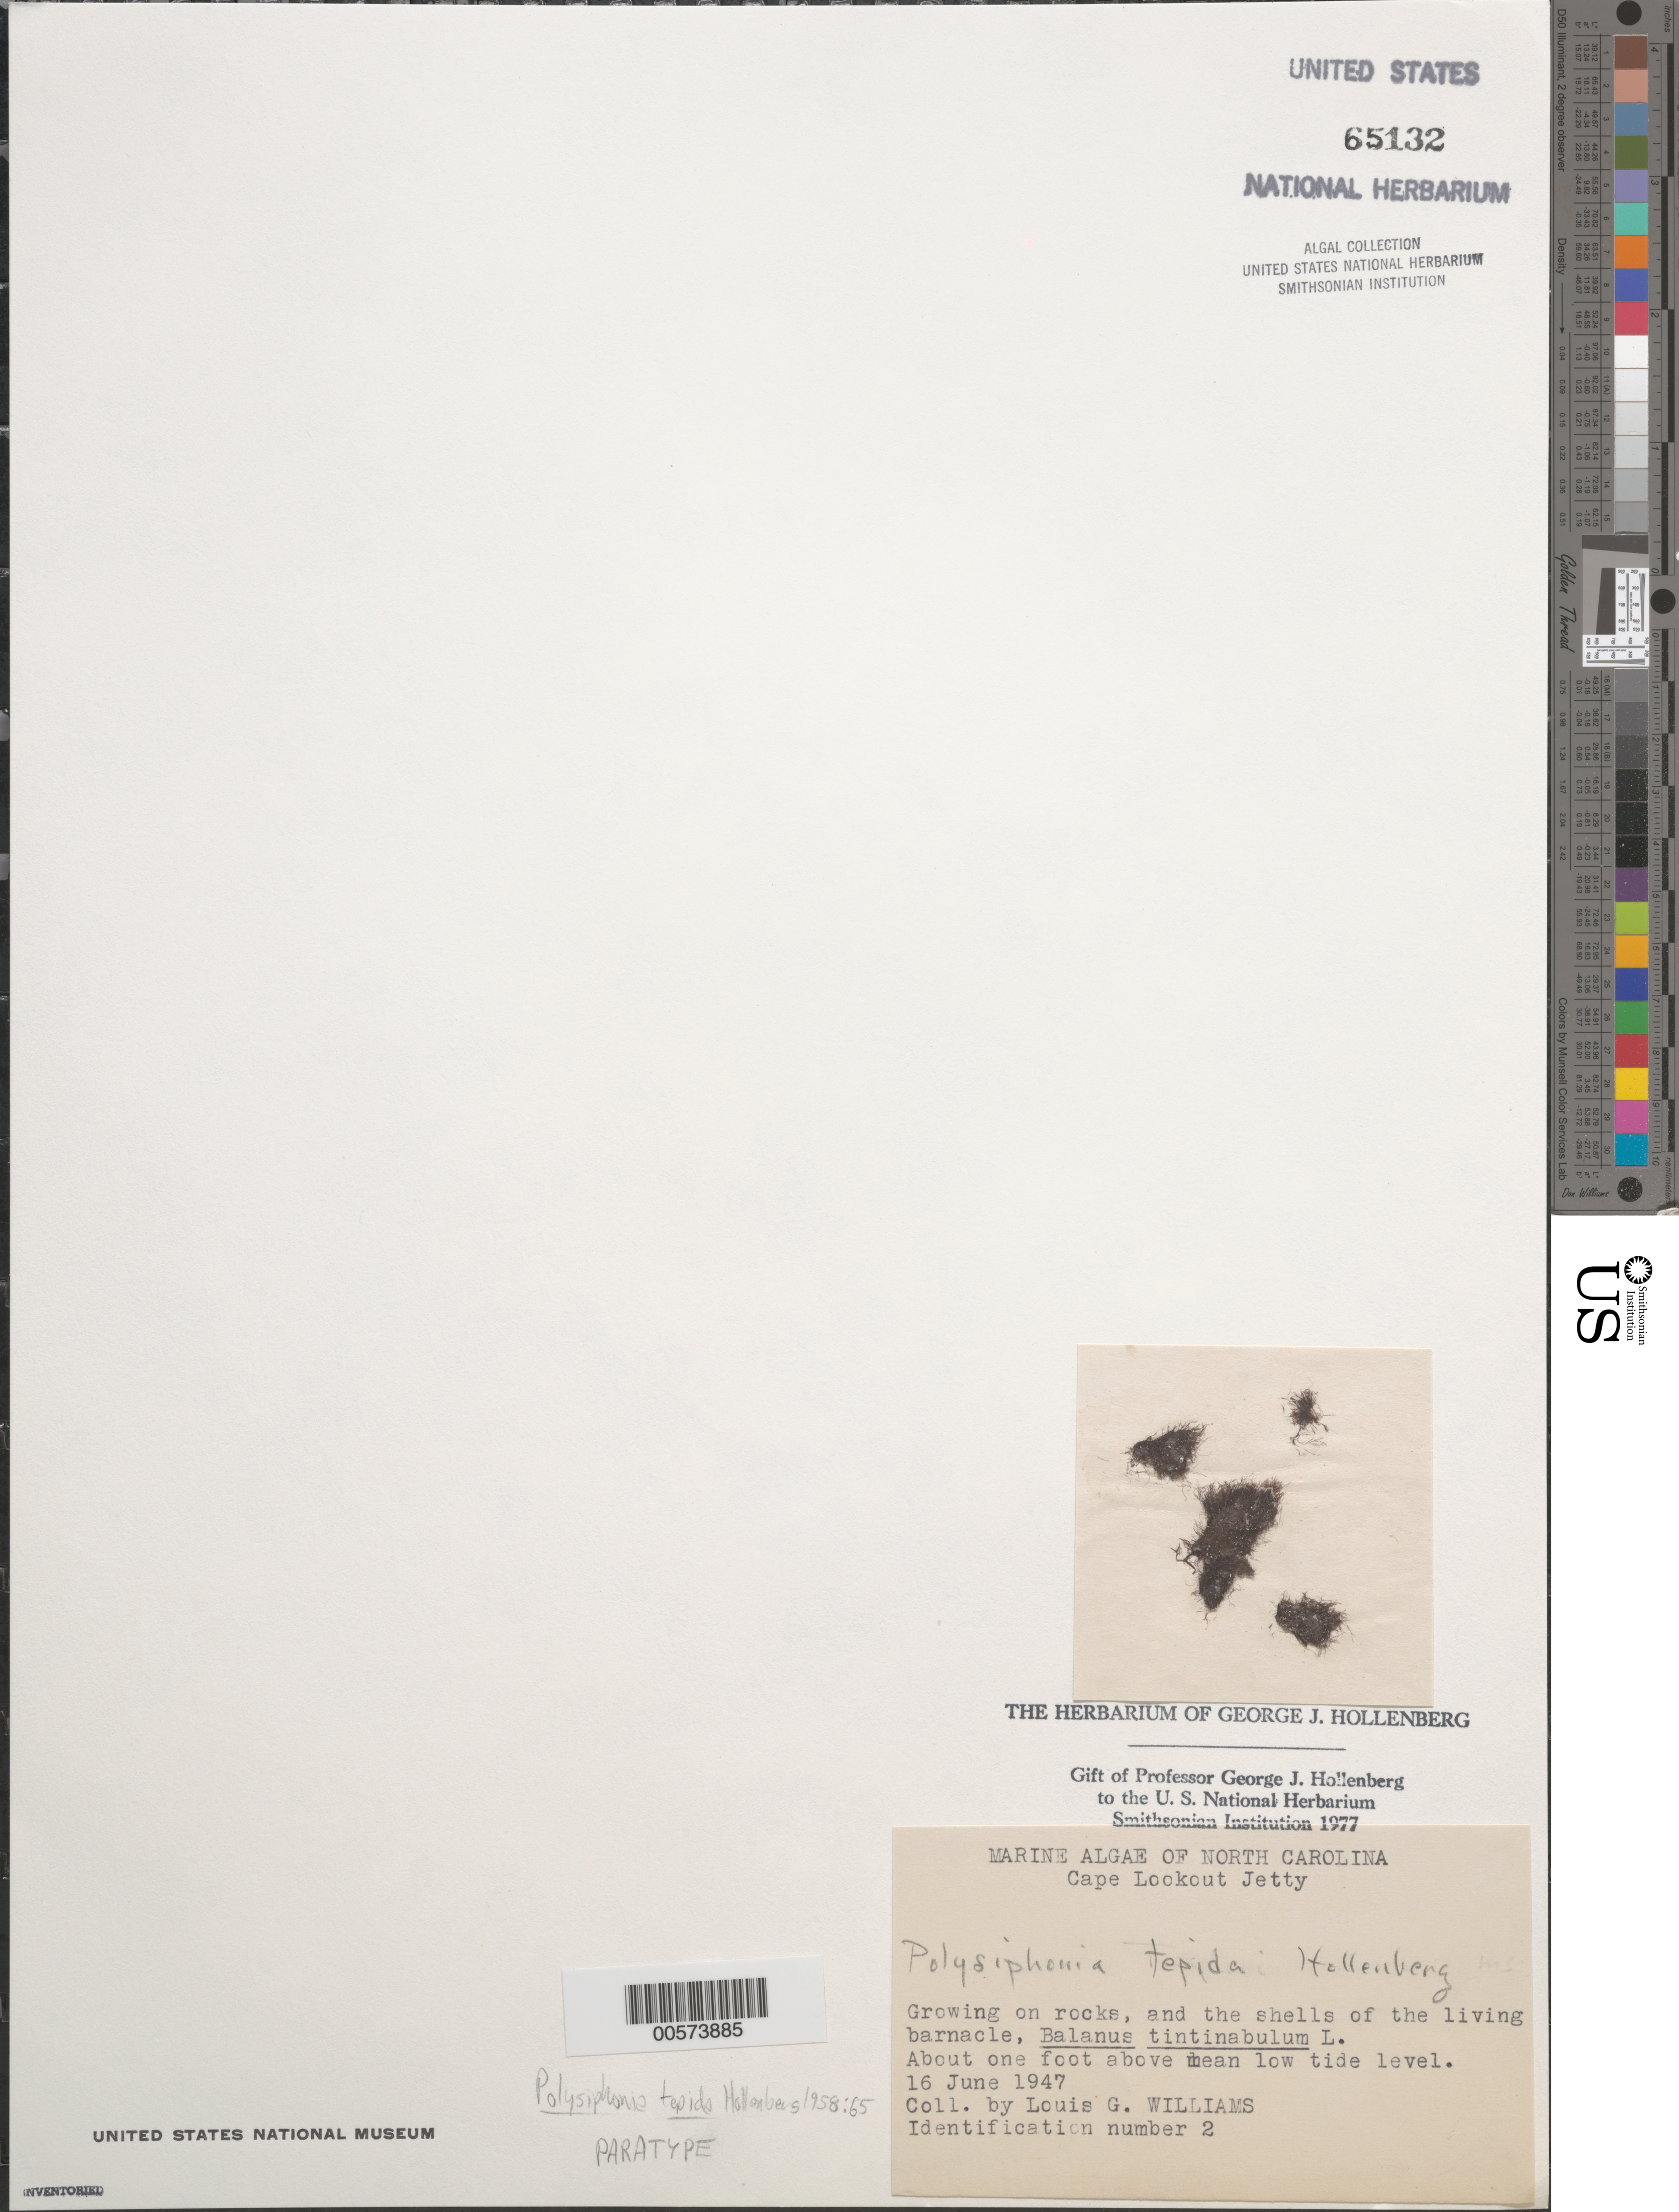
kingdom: Plantae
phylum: Rhodophyta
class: Florideophyceae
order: Ceramiales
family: Rhodomelaceae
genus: Polysiphonia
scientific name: Polysiphonia foetidissima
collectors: L. G. Williams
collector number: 2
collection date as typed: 16 Jun 1947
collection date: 1947-06-16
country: United States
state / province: North Carolina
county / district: Carteret County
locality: Cape Lookout jetty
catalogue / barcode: US 65132